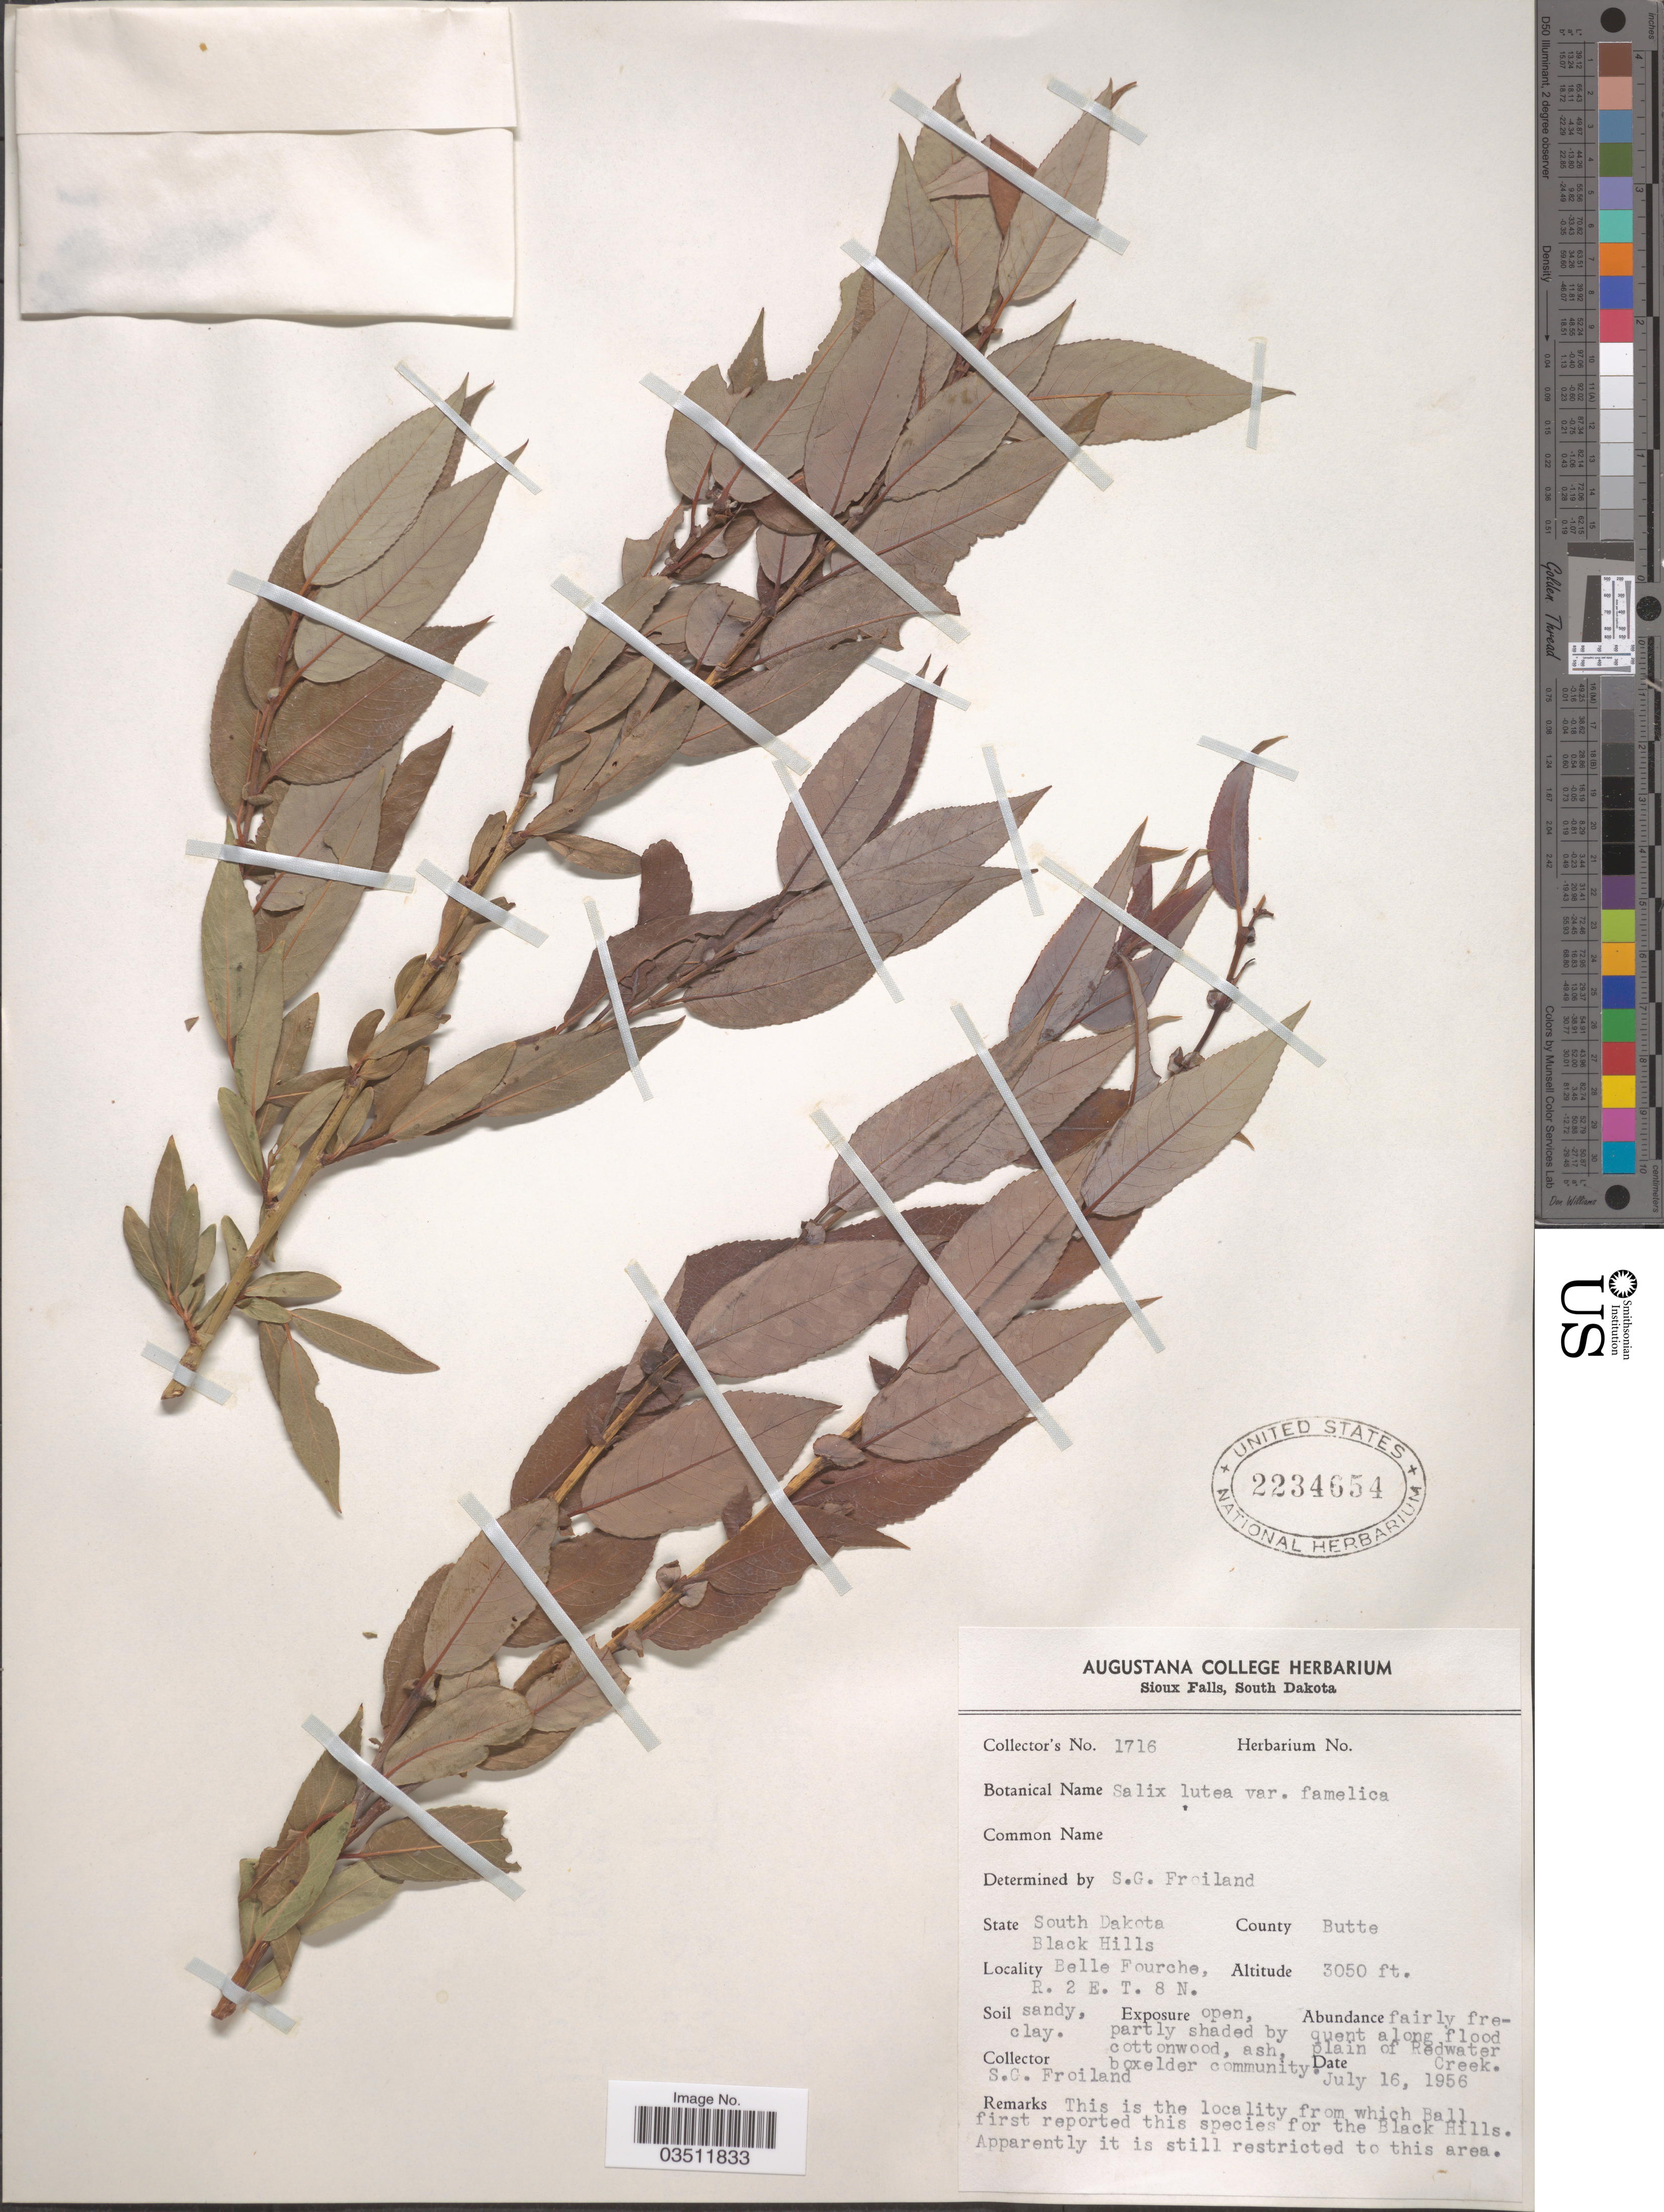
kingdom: Plantae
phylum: Tracheophyta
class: Magnoliopsida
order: Malpighiales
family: Salicaceae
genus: Salix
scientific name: Salix lutea var. famelica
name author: C.R. Ball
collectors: S. Froiland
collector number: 1716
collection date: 1956-07-16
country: United States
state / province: South Dakota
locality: Black Hills. County Butte. Belle Fourche, R. 2 E. T. 8 N. Fairly frequent along flood plain in Redwater Creek.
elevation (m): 930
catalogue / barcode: US 2234654